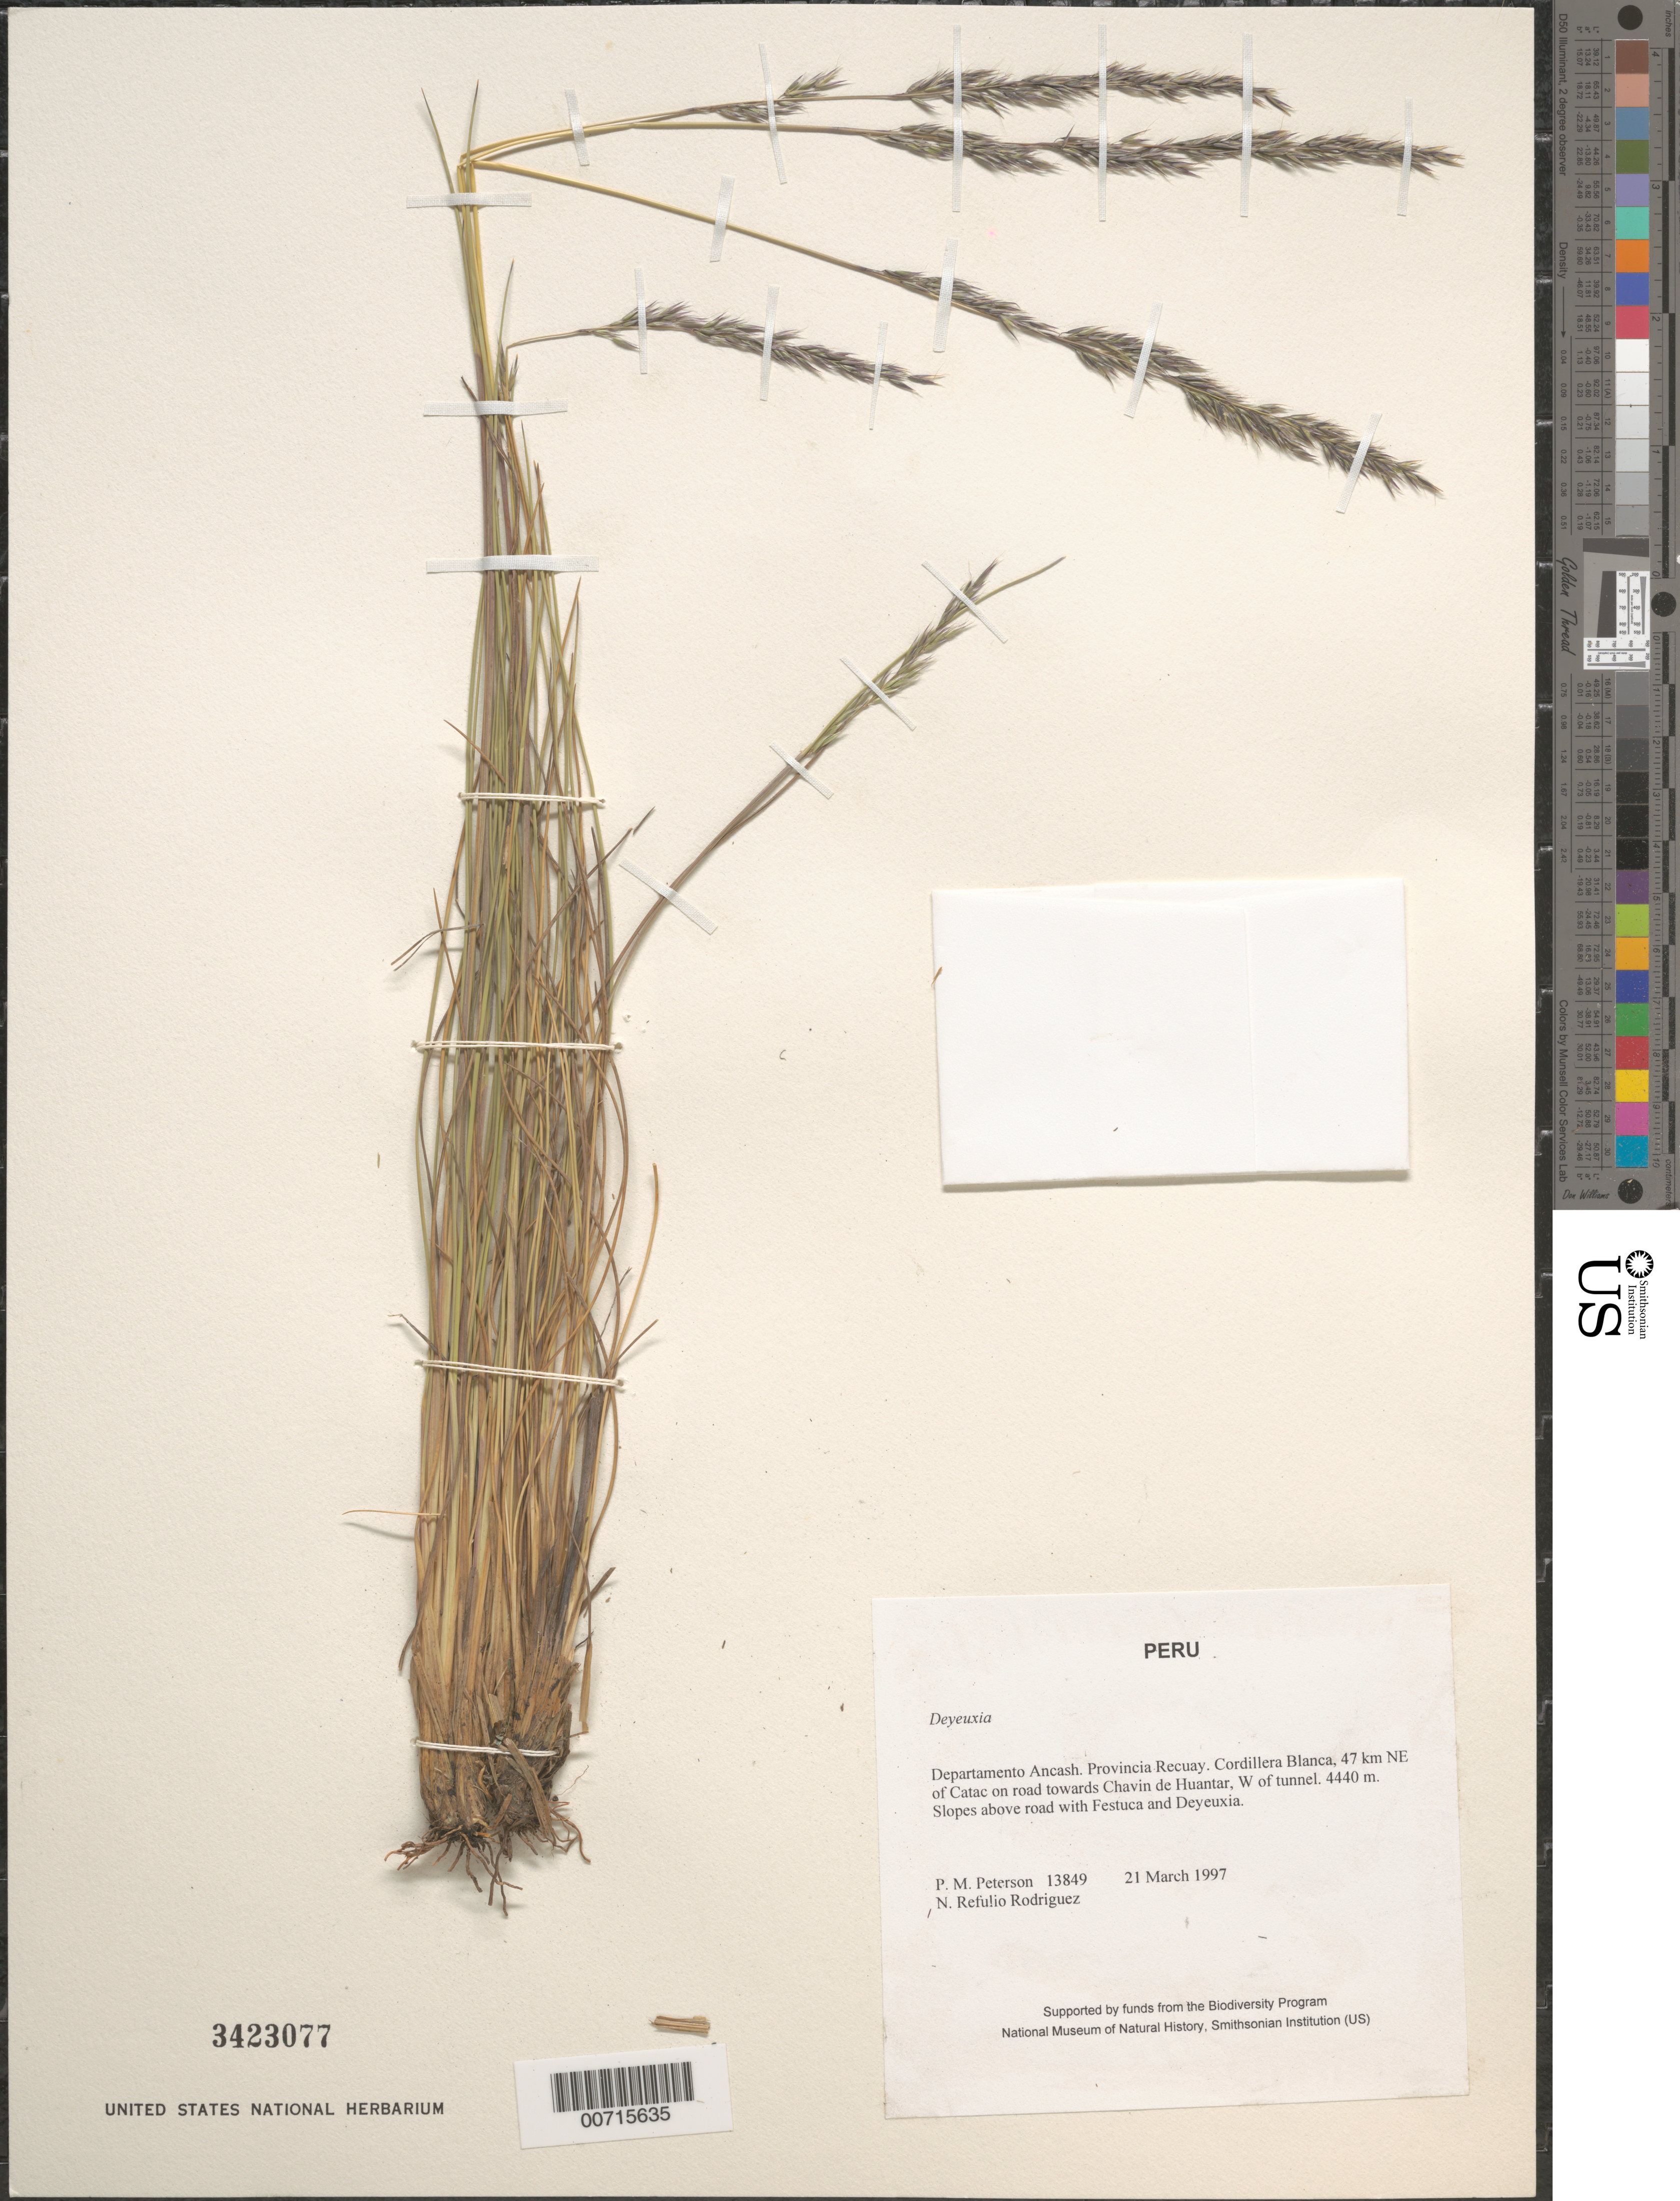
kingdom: Plantae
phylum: Tracheophyta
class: Liliopsida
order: Poales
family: Poaceae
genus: Calamagrostis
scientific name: Calamagrostis sp.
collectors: P. M. Peterson & N. Refulio-Rodríguez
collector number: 13849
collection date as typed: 21 Mar 1997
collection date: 1997-03-21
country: Peru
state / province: Ancash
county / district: Recuay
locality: Cordillera Blanca, 47 km NE of Catac on road towards Chavin de Huantar, W of tunnel.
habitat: Slopes above road with Festuca and Deyeuxia.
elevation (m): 4440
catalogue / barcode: US 3423077